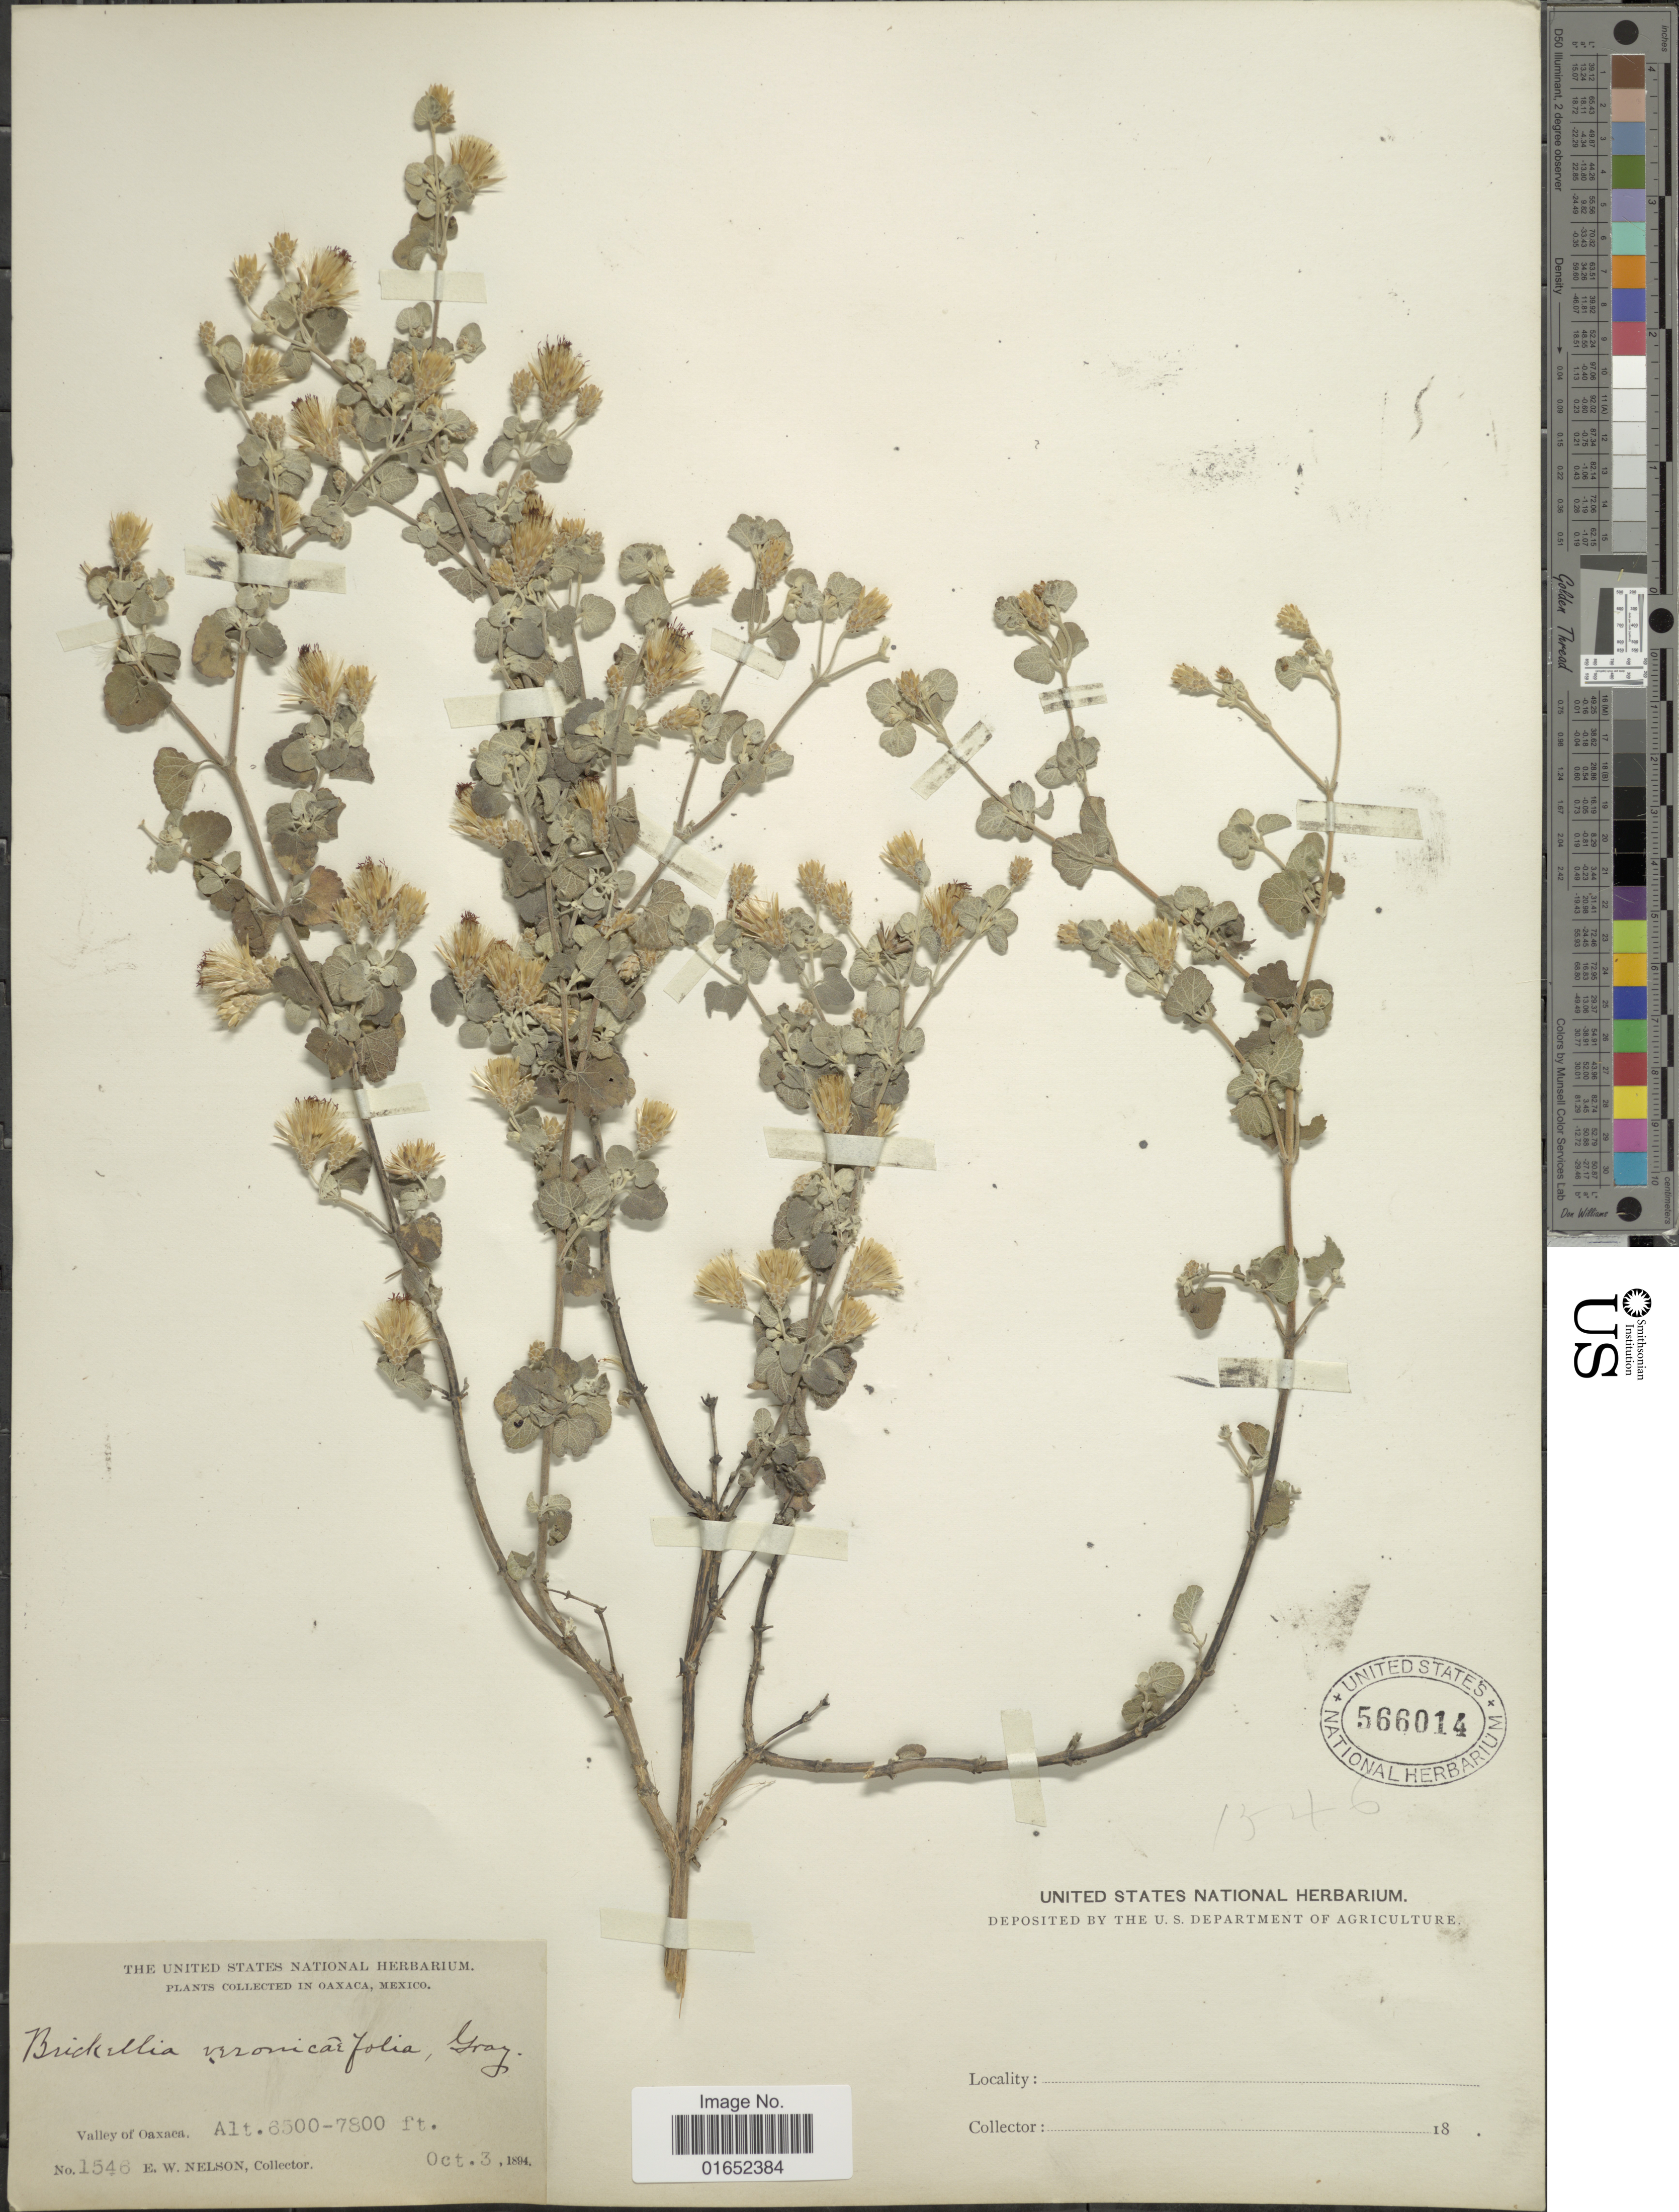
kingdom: Plantae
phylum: Tracheophyta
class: Magnoliopsida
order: Asterales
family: Asteraceae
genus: Brickellia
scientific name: Brickellia veronicaefolia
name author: (Kunth) A. Gray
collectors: E. W. Nelson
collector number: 1546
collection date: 1894-10-03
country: Mexico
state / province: Oaxaca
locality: Valley of Oaxaca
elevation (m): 1981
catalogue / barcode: US 566014